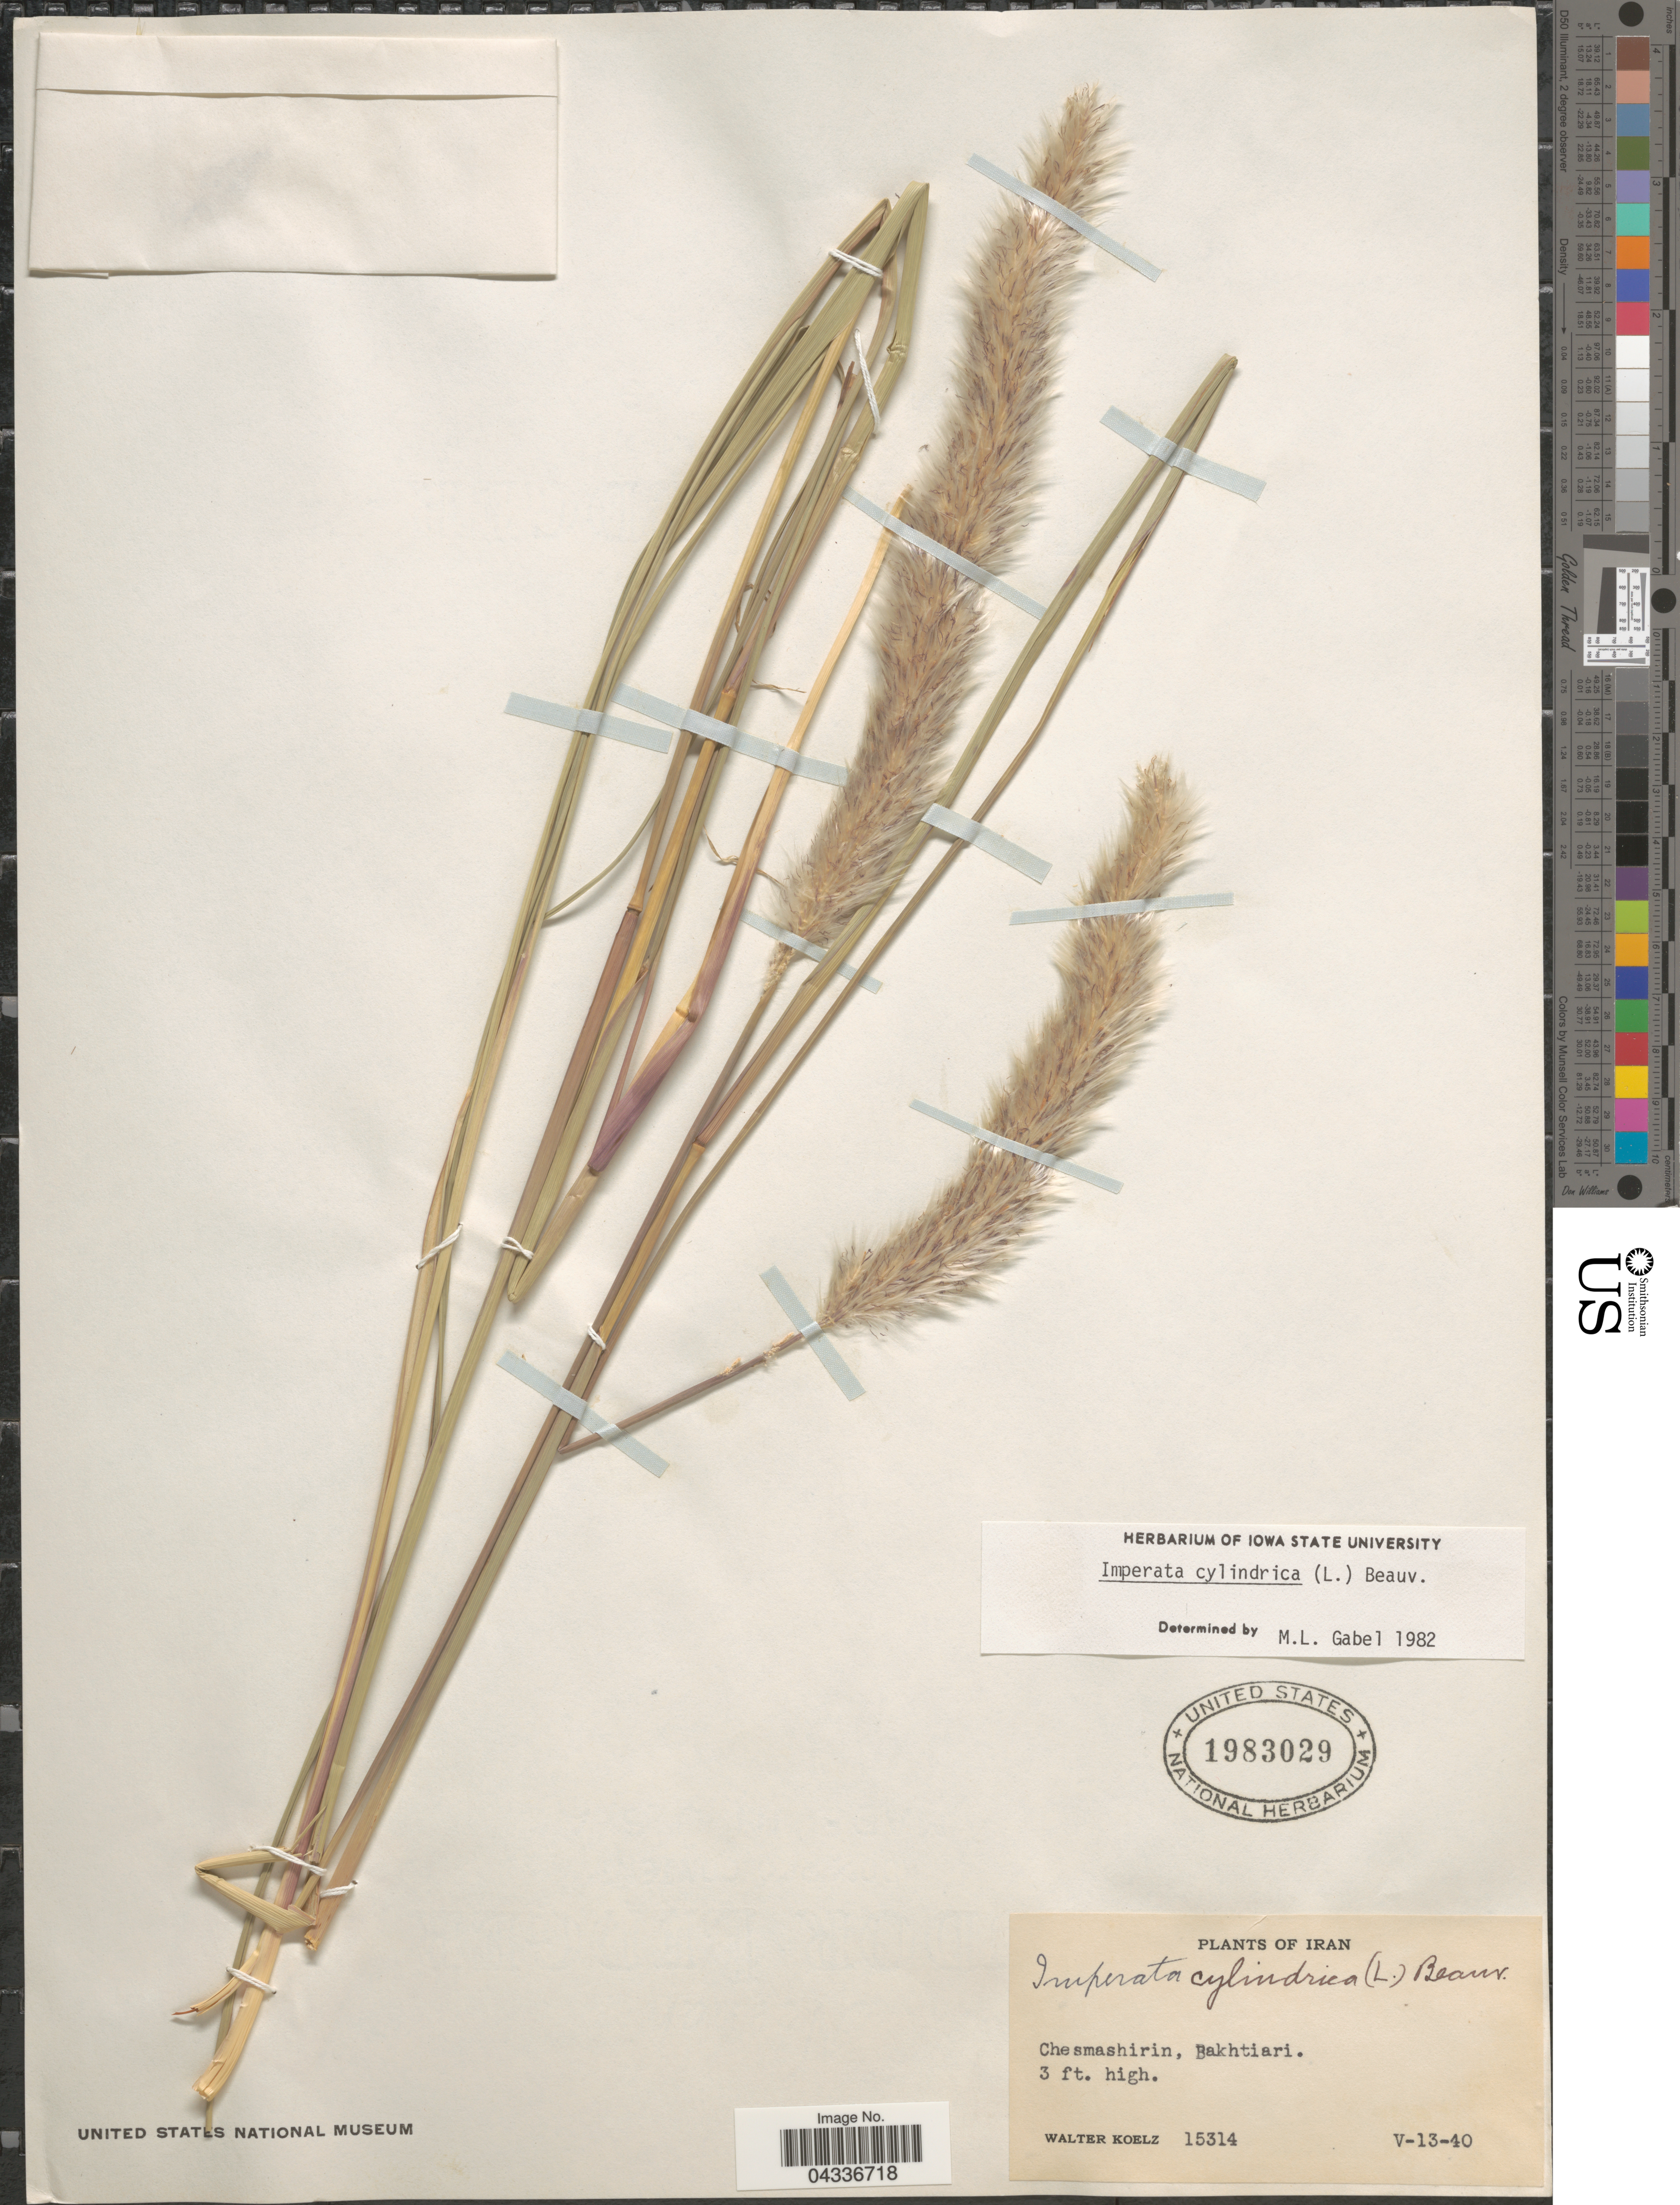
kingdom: Plantae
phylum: Tracheophyta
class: Liliopsida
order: Poales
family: Poaceae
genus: Imperata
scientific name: Imperata cylindrica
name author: (L.) P. Beauv.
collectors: W. N. Koelz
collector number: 15314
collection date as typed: Transcribed d/m/y: 13/5/40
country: Iran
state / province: Chahar Mahaal and Bakhtiari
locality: Chesmashirin, Bakhtiari.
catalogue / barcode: US 1983029